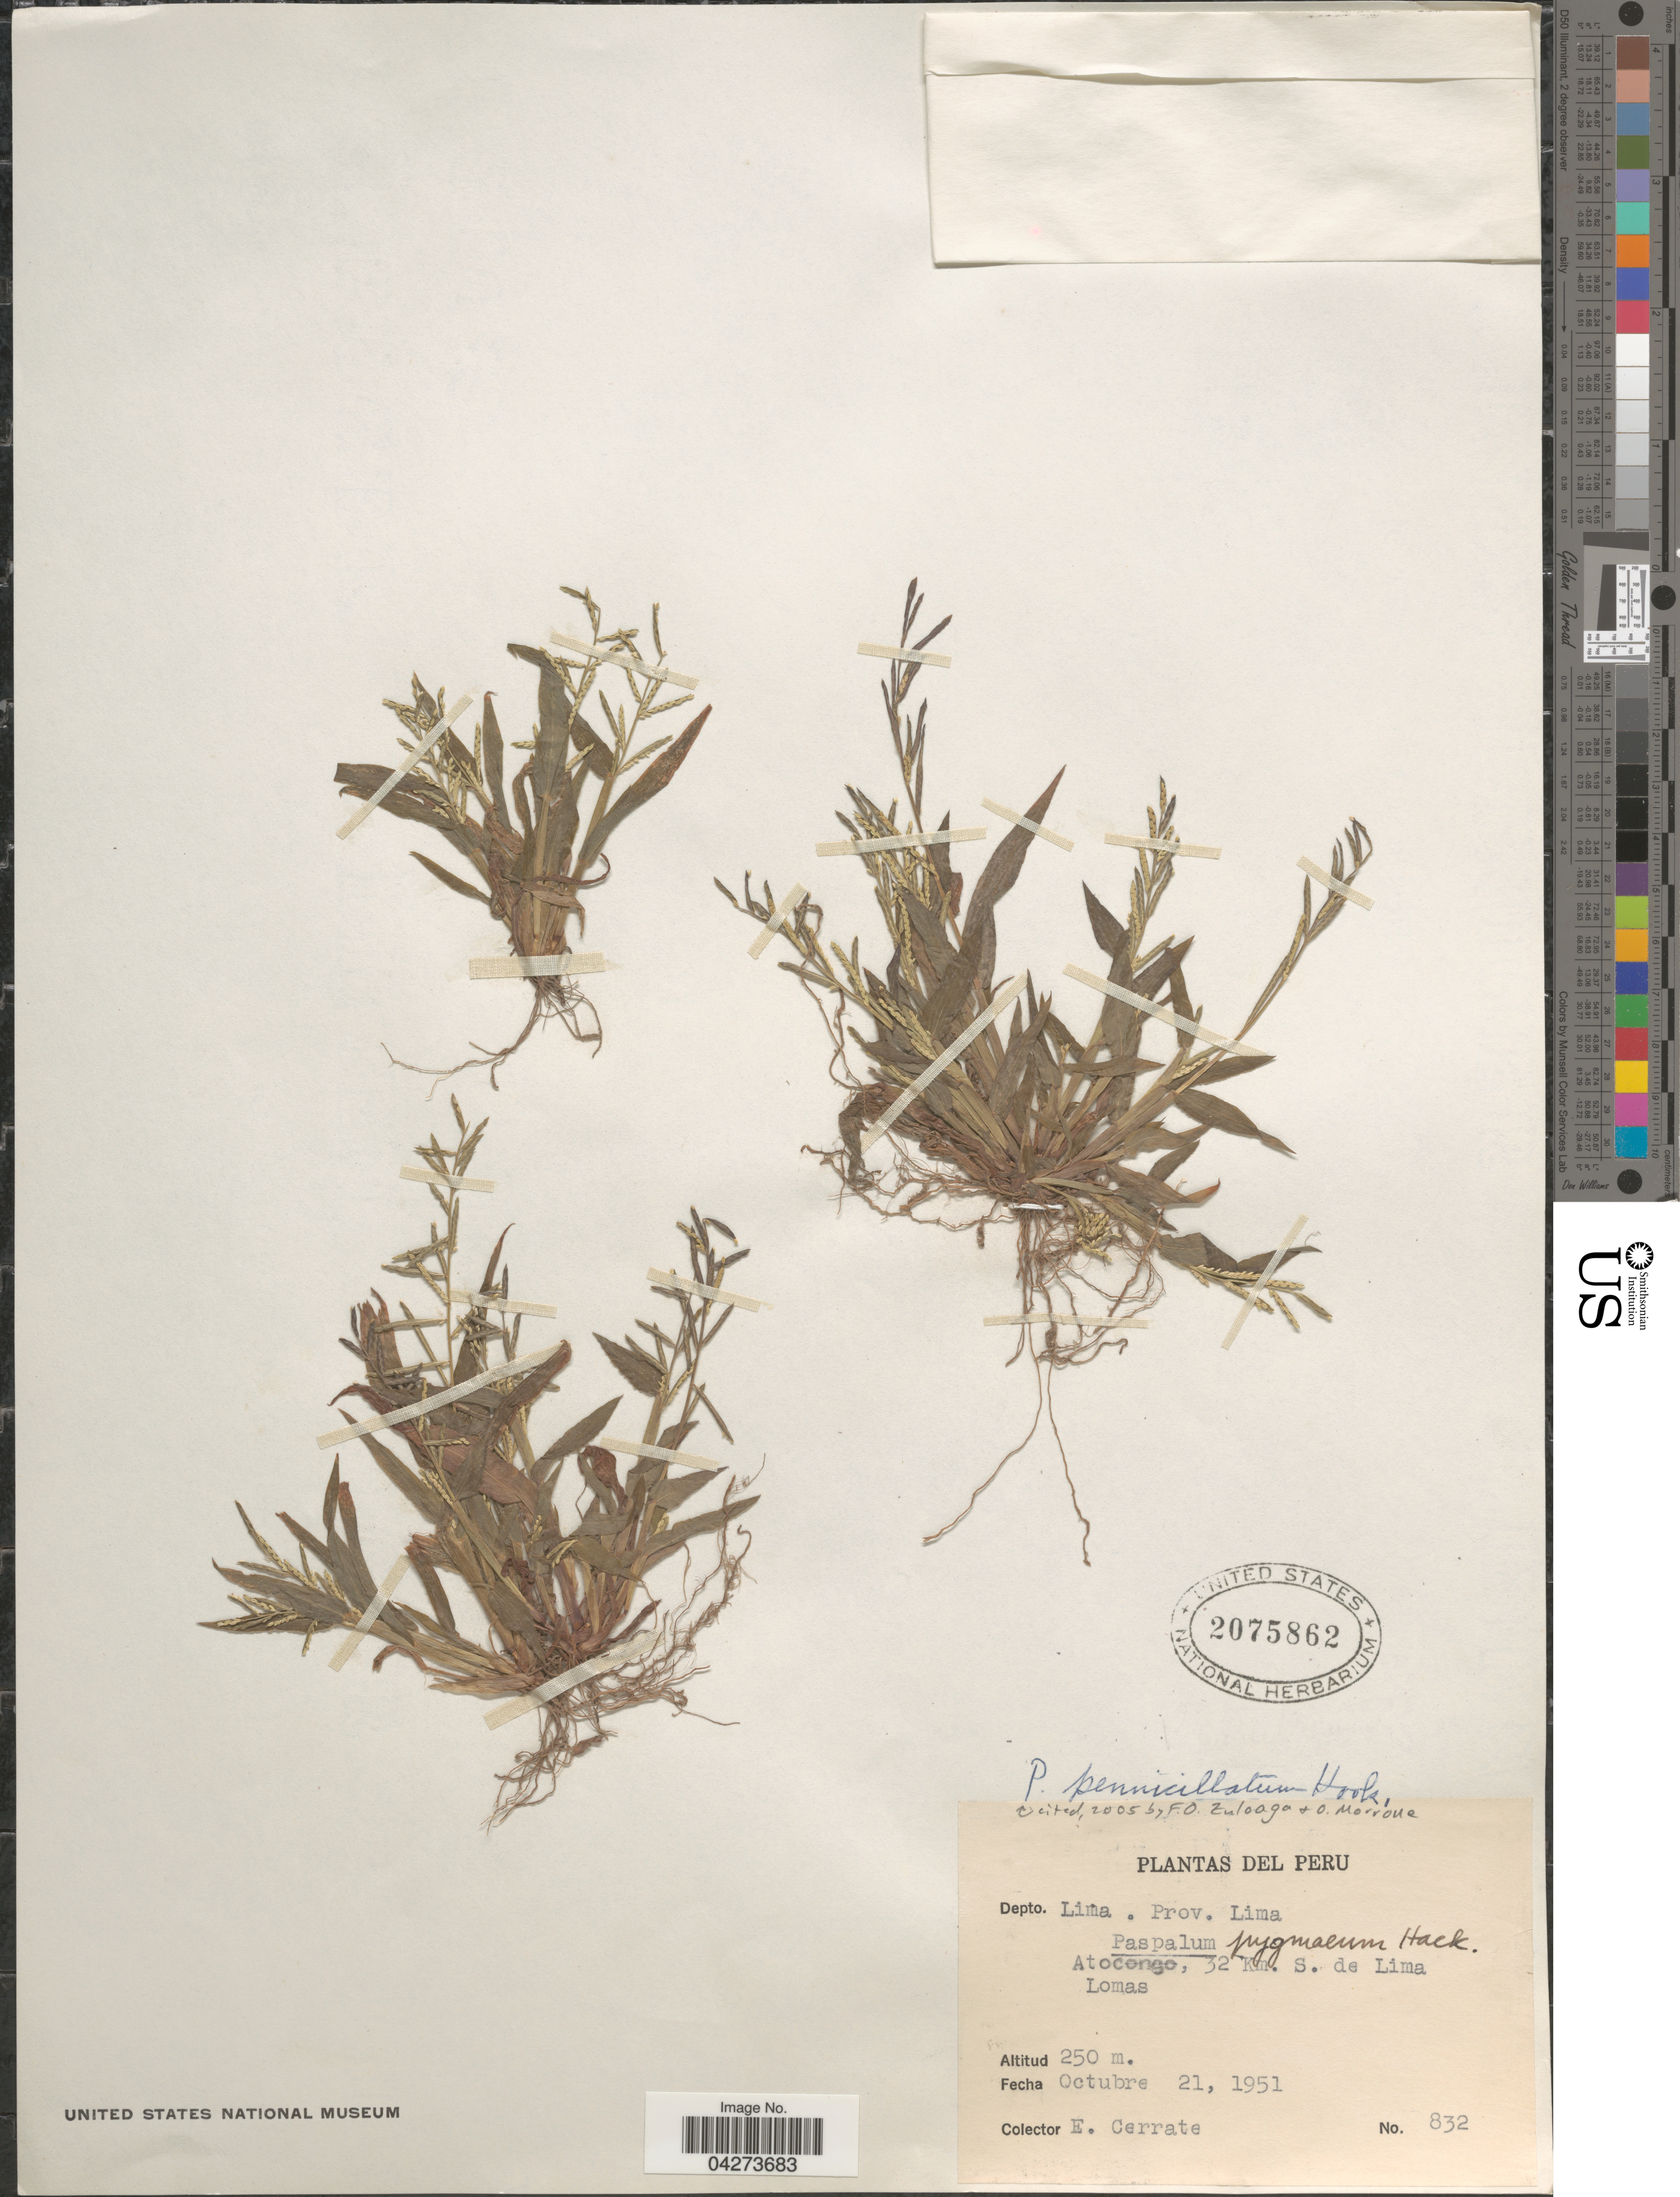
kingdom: Plantae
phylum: Tracheophyta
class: Liliopsida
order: Poales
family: Poaceae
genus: Paspalum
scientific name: Paspalum penicillatum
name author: Hook. f.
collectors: E. Cerrate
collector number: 832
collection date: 1951-10-21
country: Peru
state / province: Lima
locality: Depto. Lima. Prov. Lima. Atocongo, 32 Km. S. de Lima Lomas.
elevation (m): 250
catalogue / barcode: US 2075862